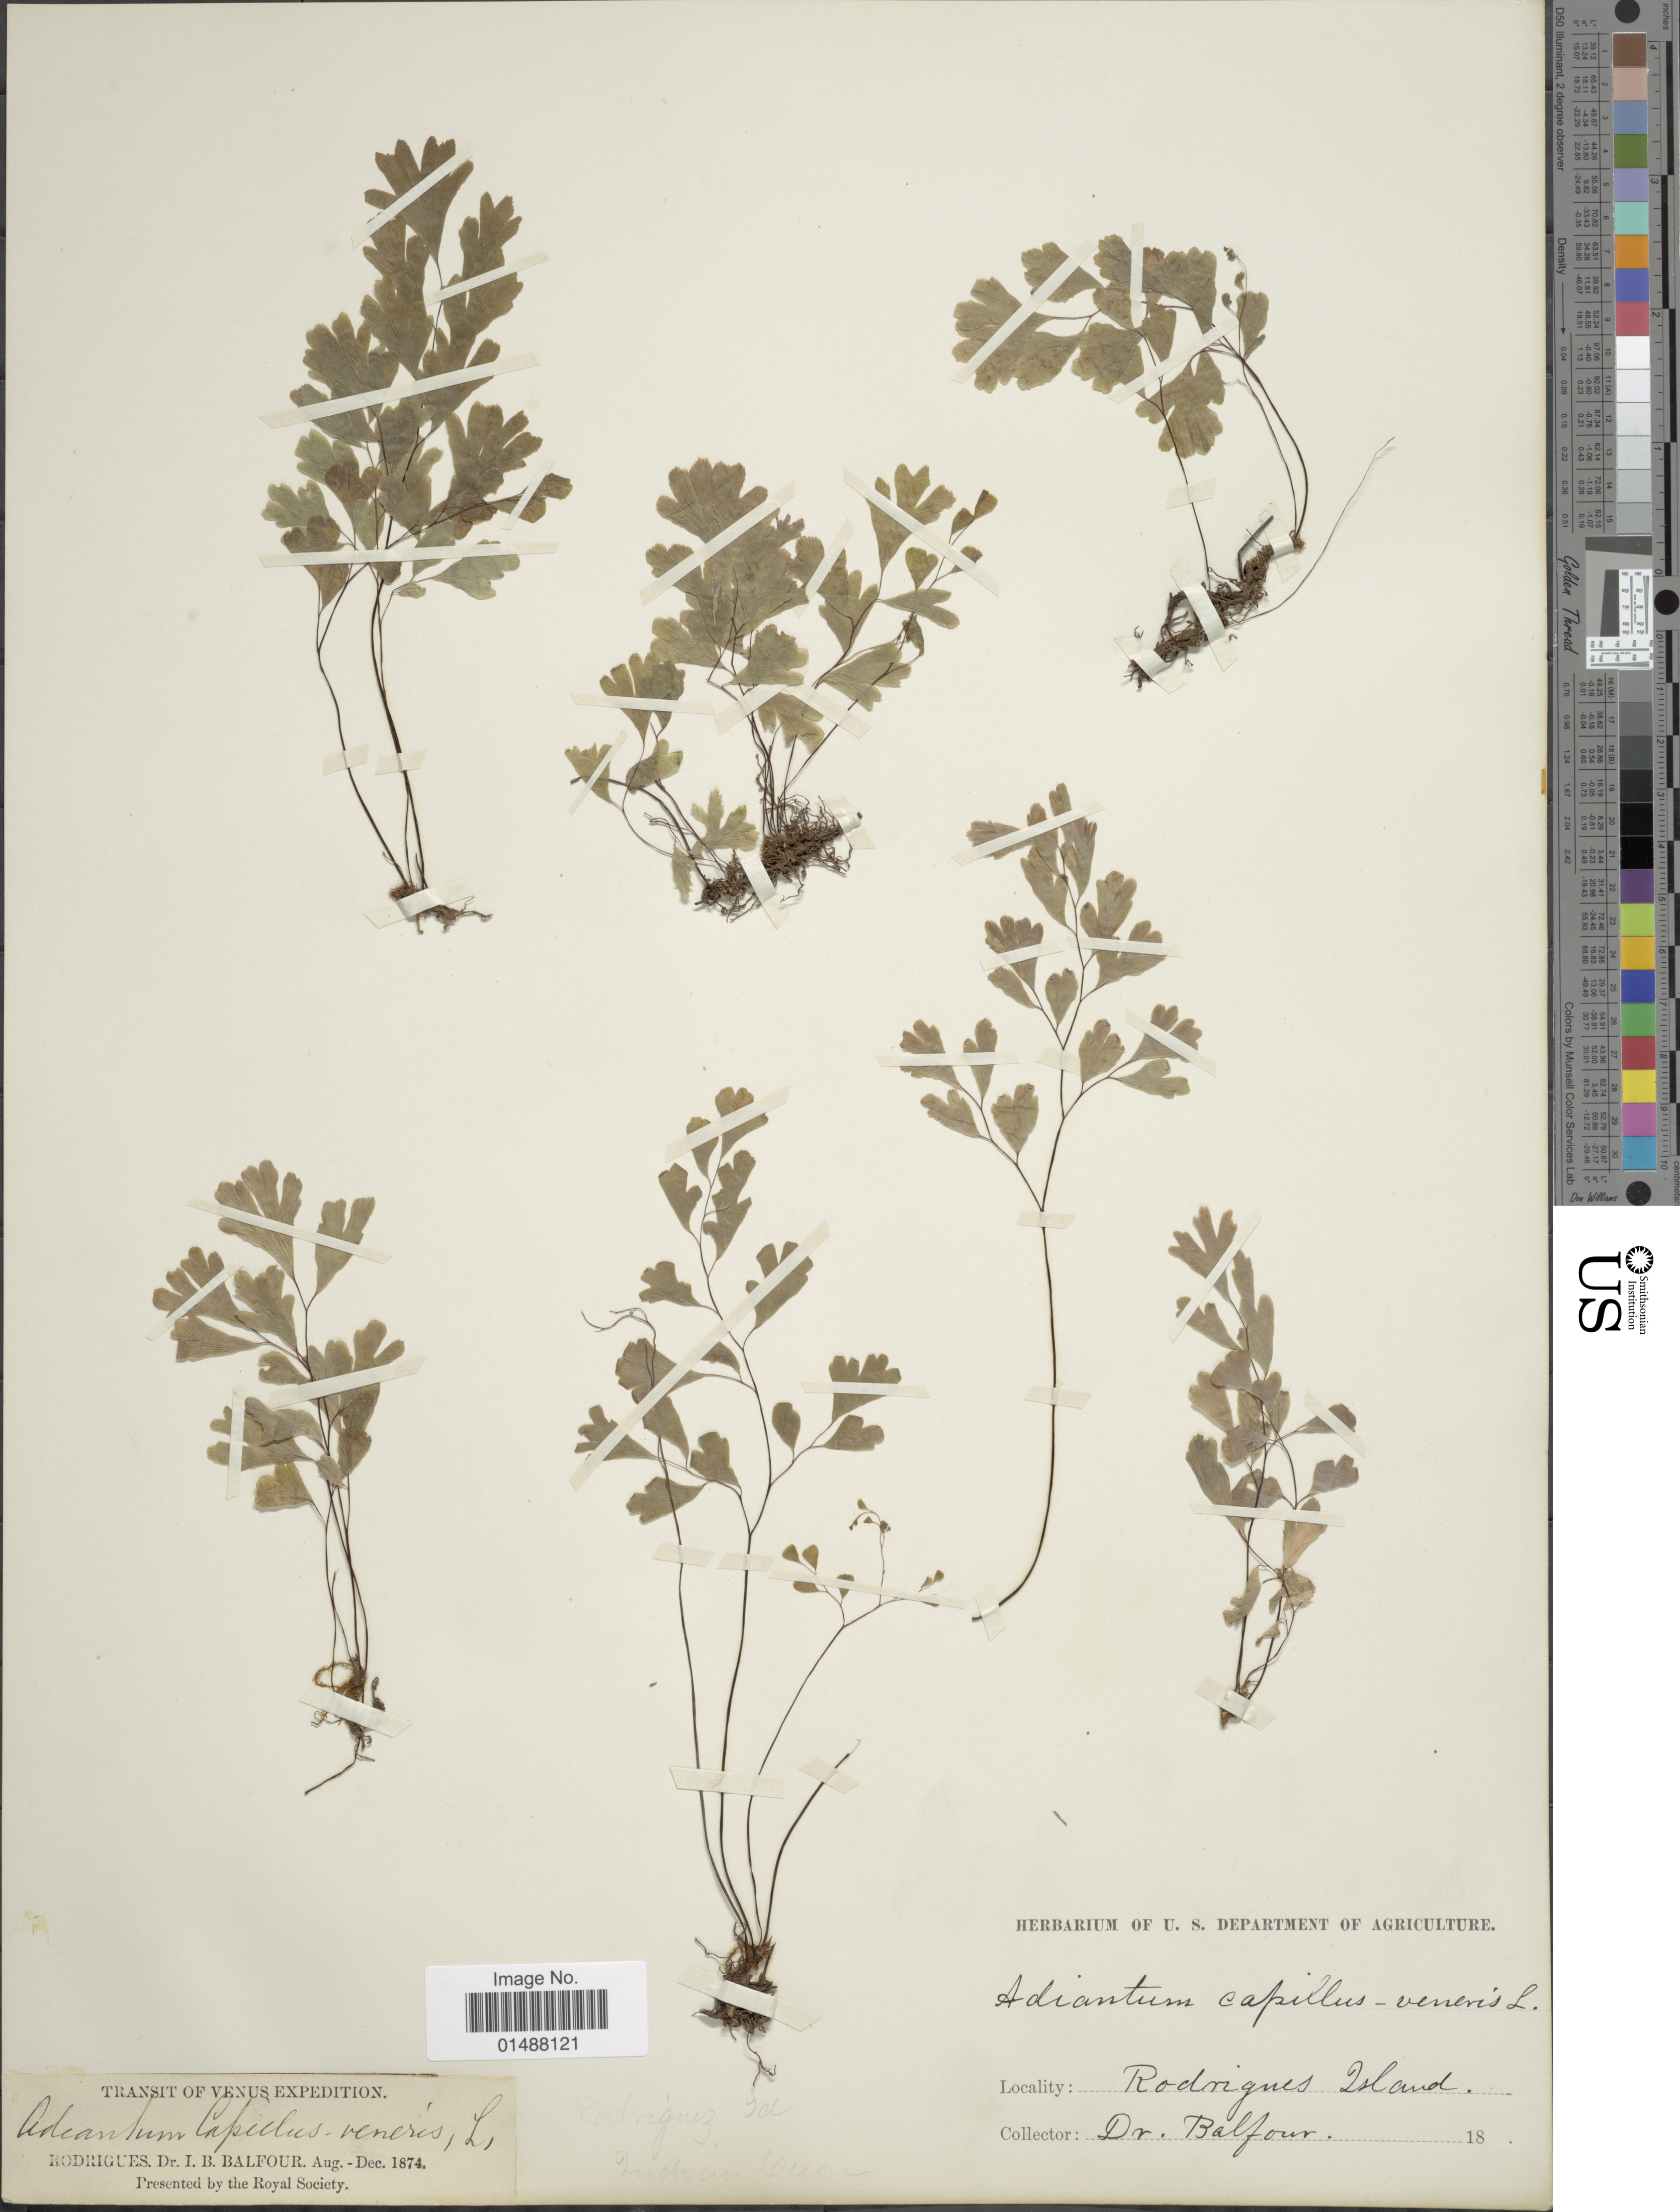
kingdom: Plantae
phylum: Tracheophyta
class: Polypodiopsida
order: Polypodiales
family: Pteridaceae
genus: Adiantum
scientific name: Adiantum capillus-veneris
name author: L.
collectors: I. B. Balfour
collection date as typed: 18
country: Mauritius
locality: Rodrigues Island